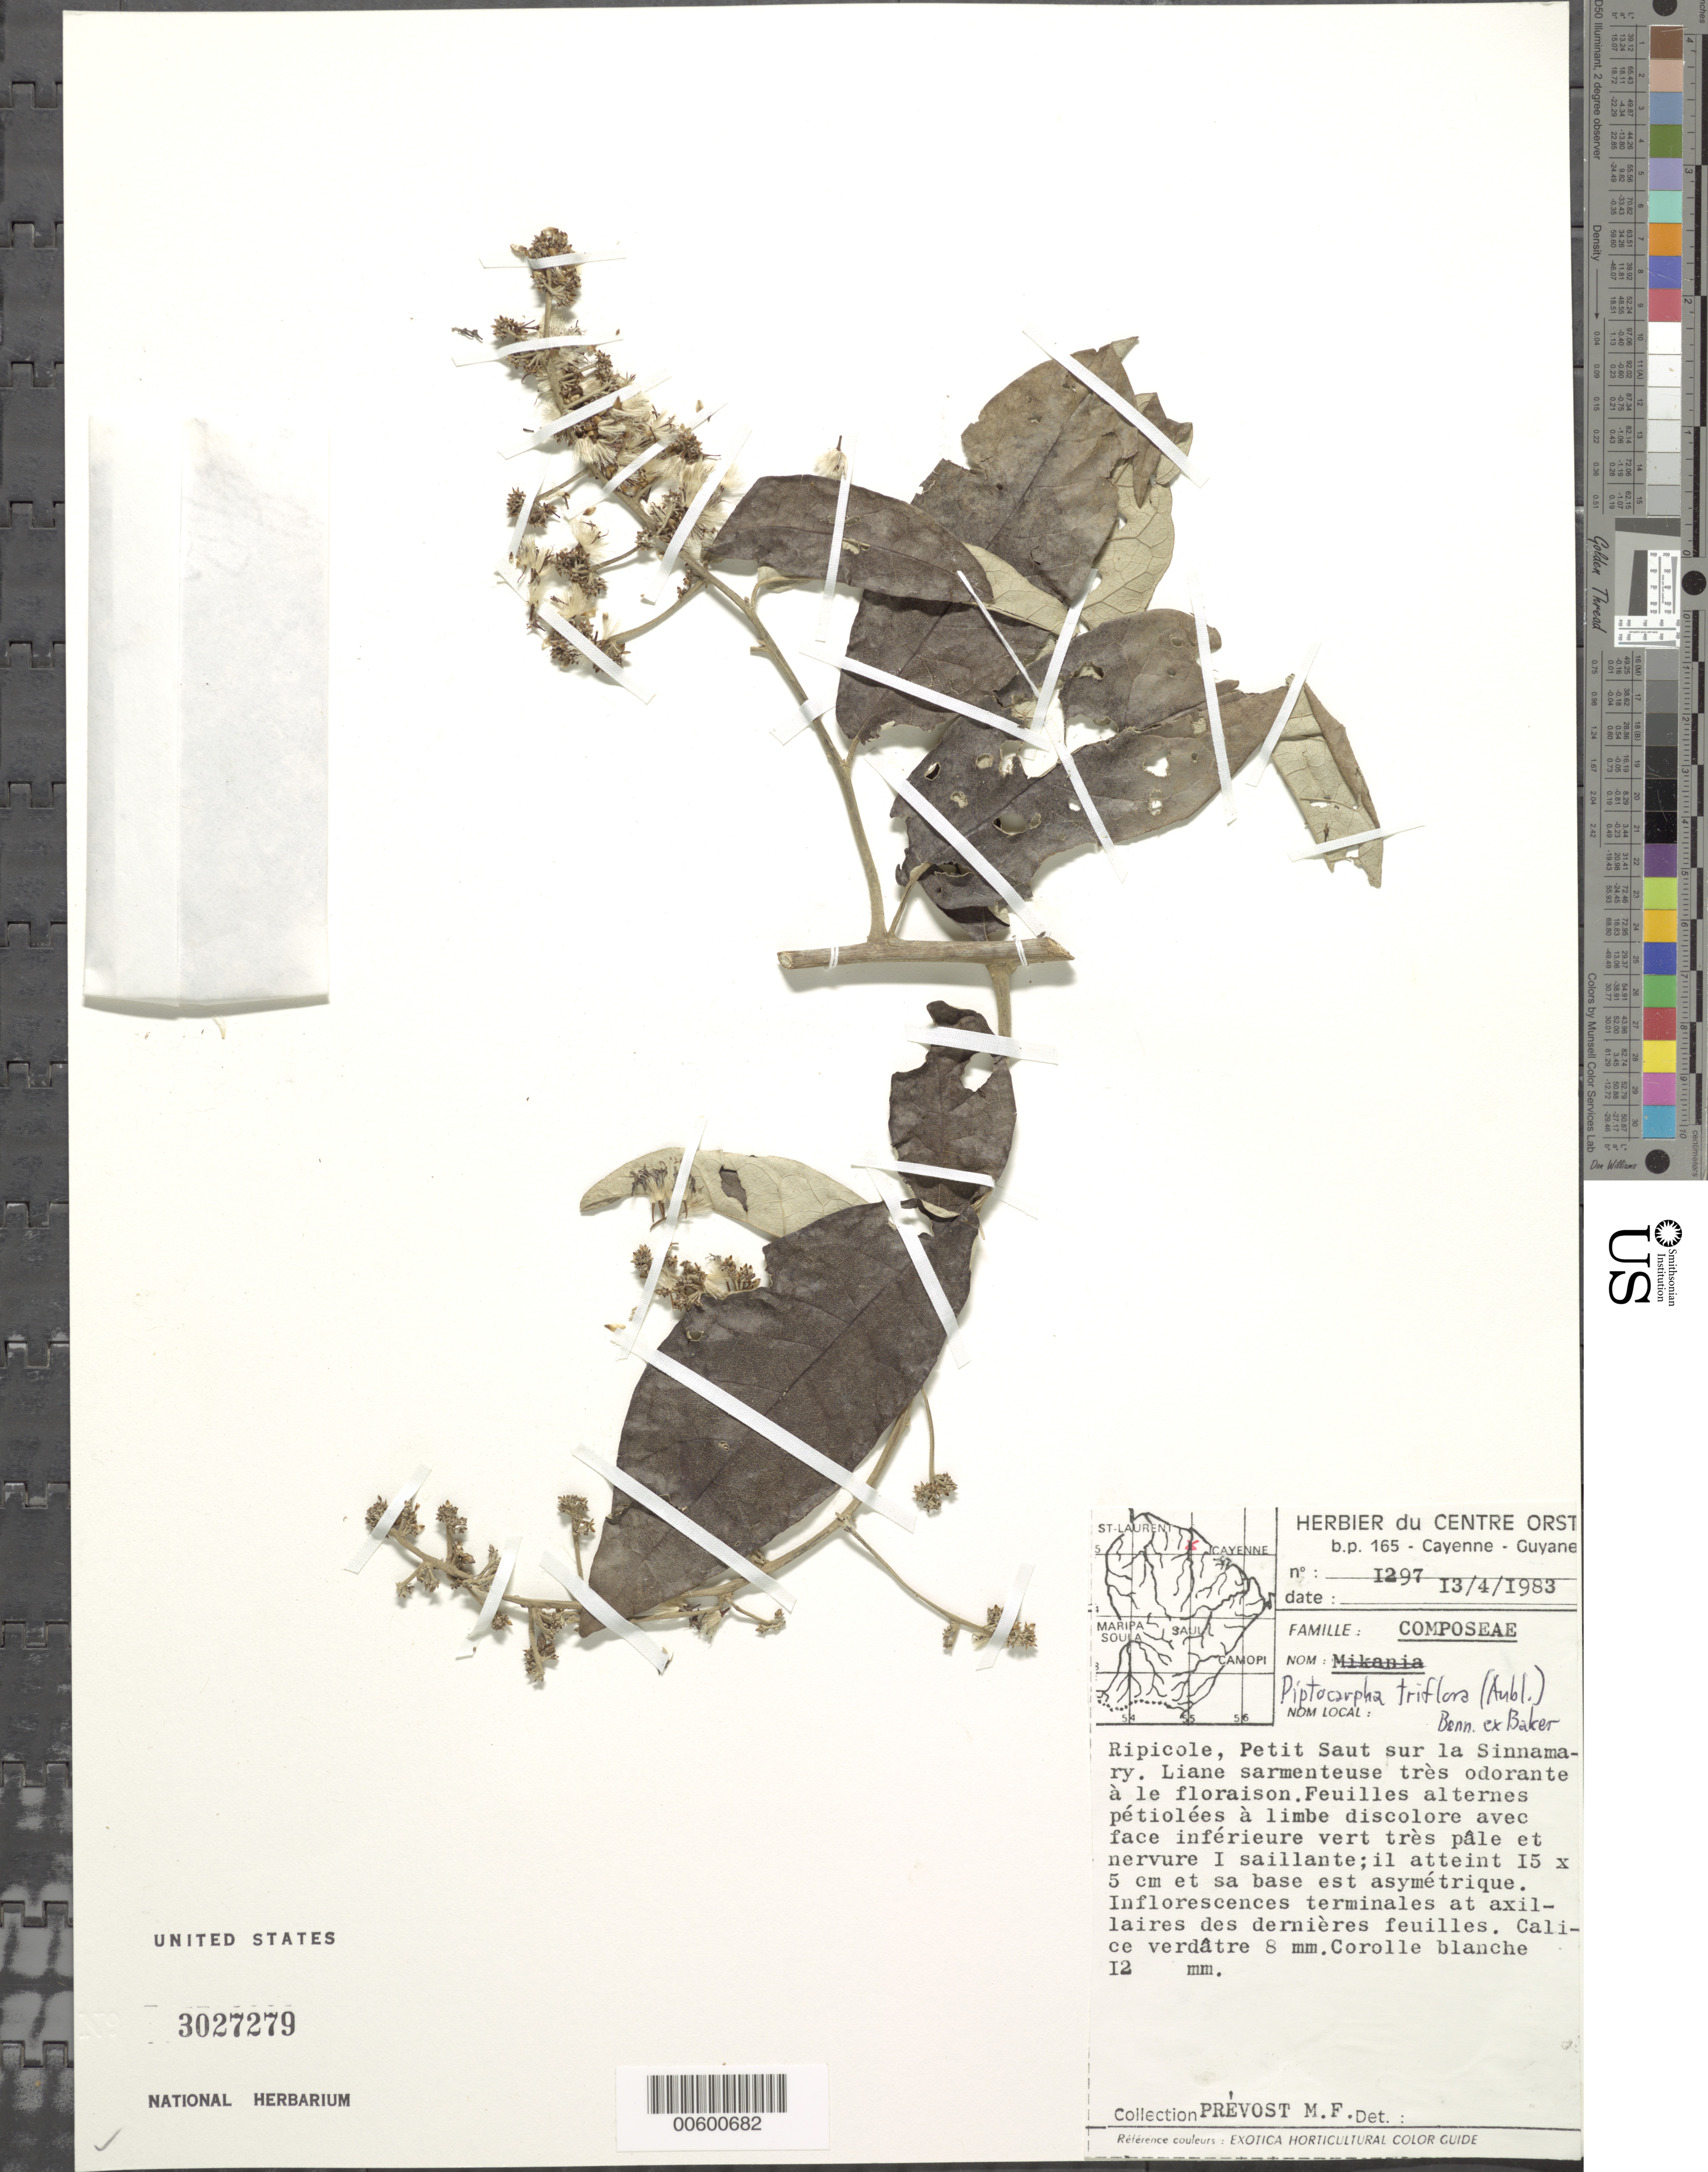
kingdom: Plantae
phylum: Tracheophyta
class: Magnoliopsida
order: Asterales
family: Asteraceae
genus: Piptocarpha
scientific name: Piptocarpha triflora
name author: (Aubl.) Benn. ex Baker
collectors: M.-F. Prévost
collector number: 1297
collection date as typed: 13-Apr-83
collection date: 1983-04-13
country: French Guiana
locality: Petit Saut sur la Sinnamary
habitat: Riparian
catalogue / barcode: US 3027279